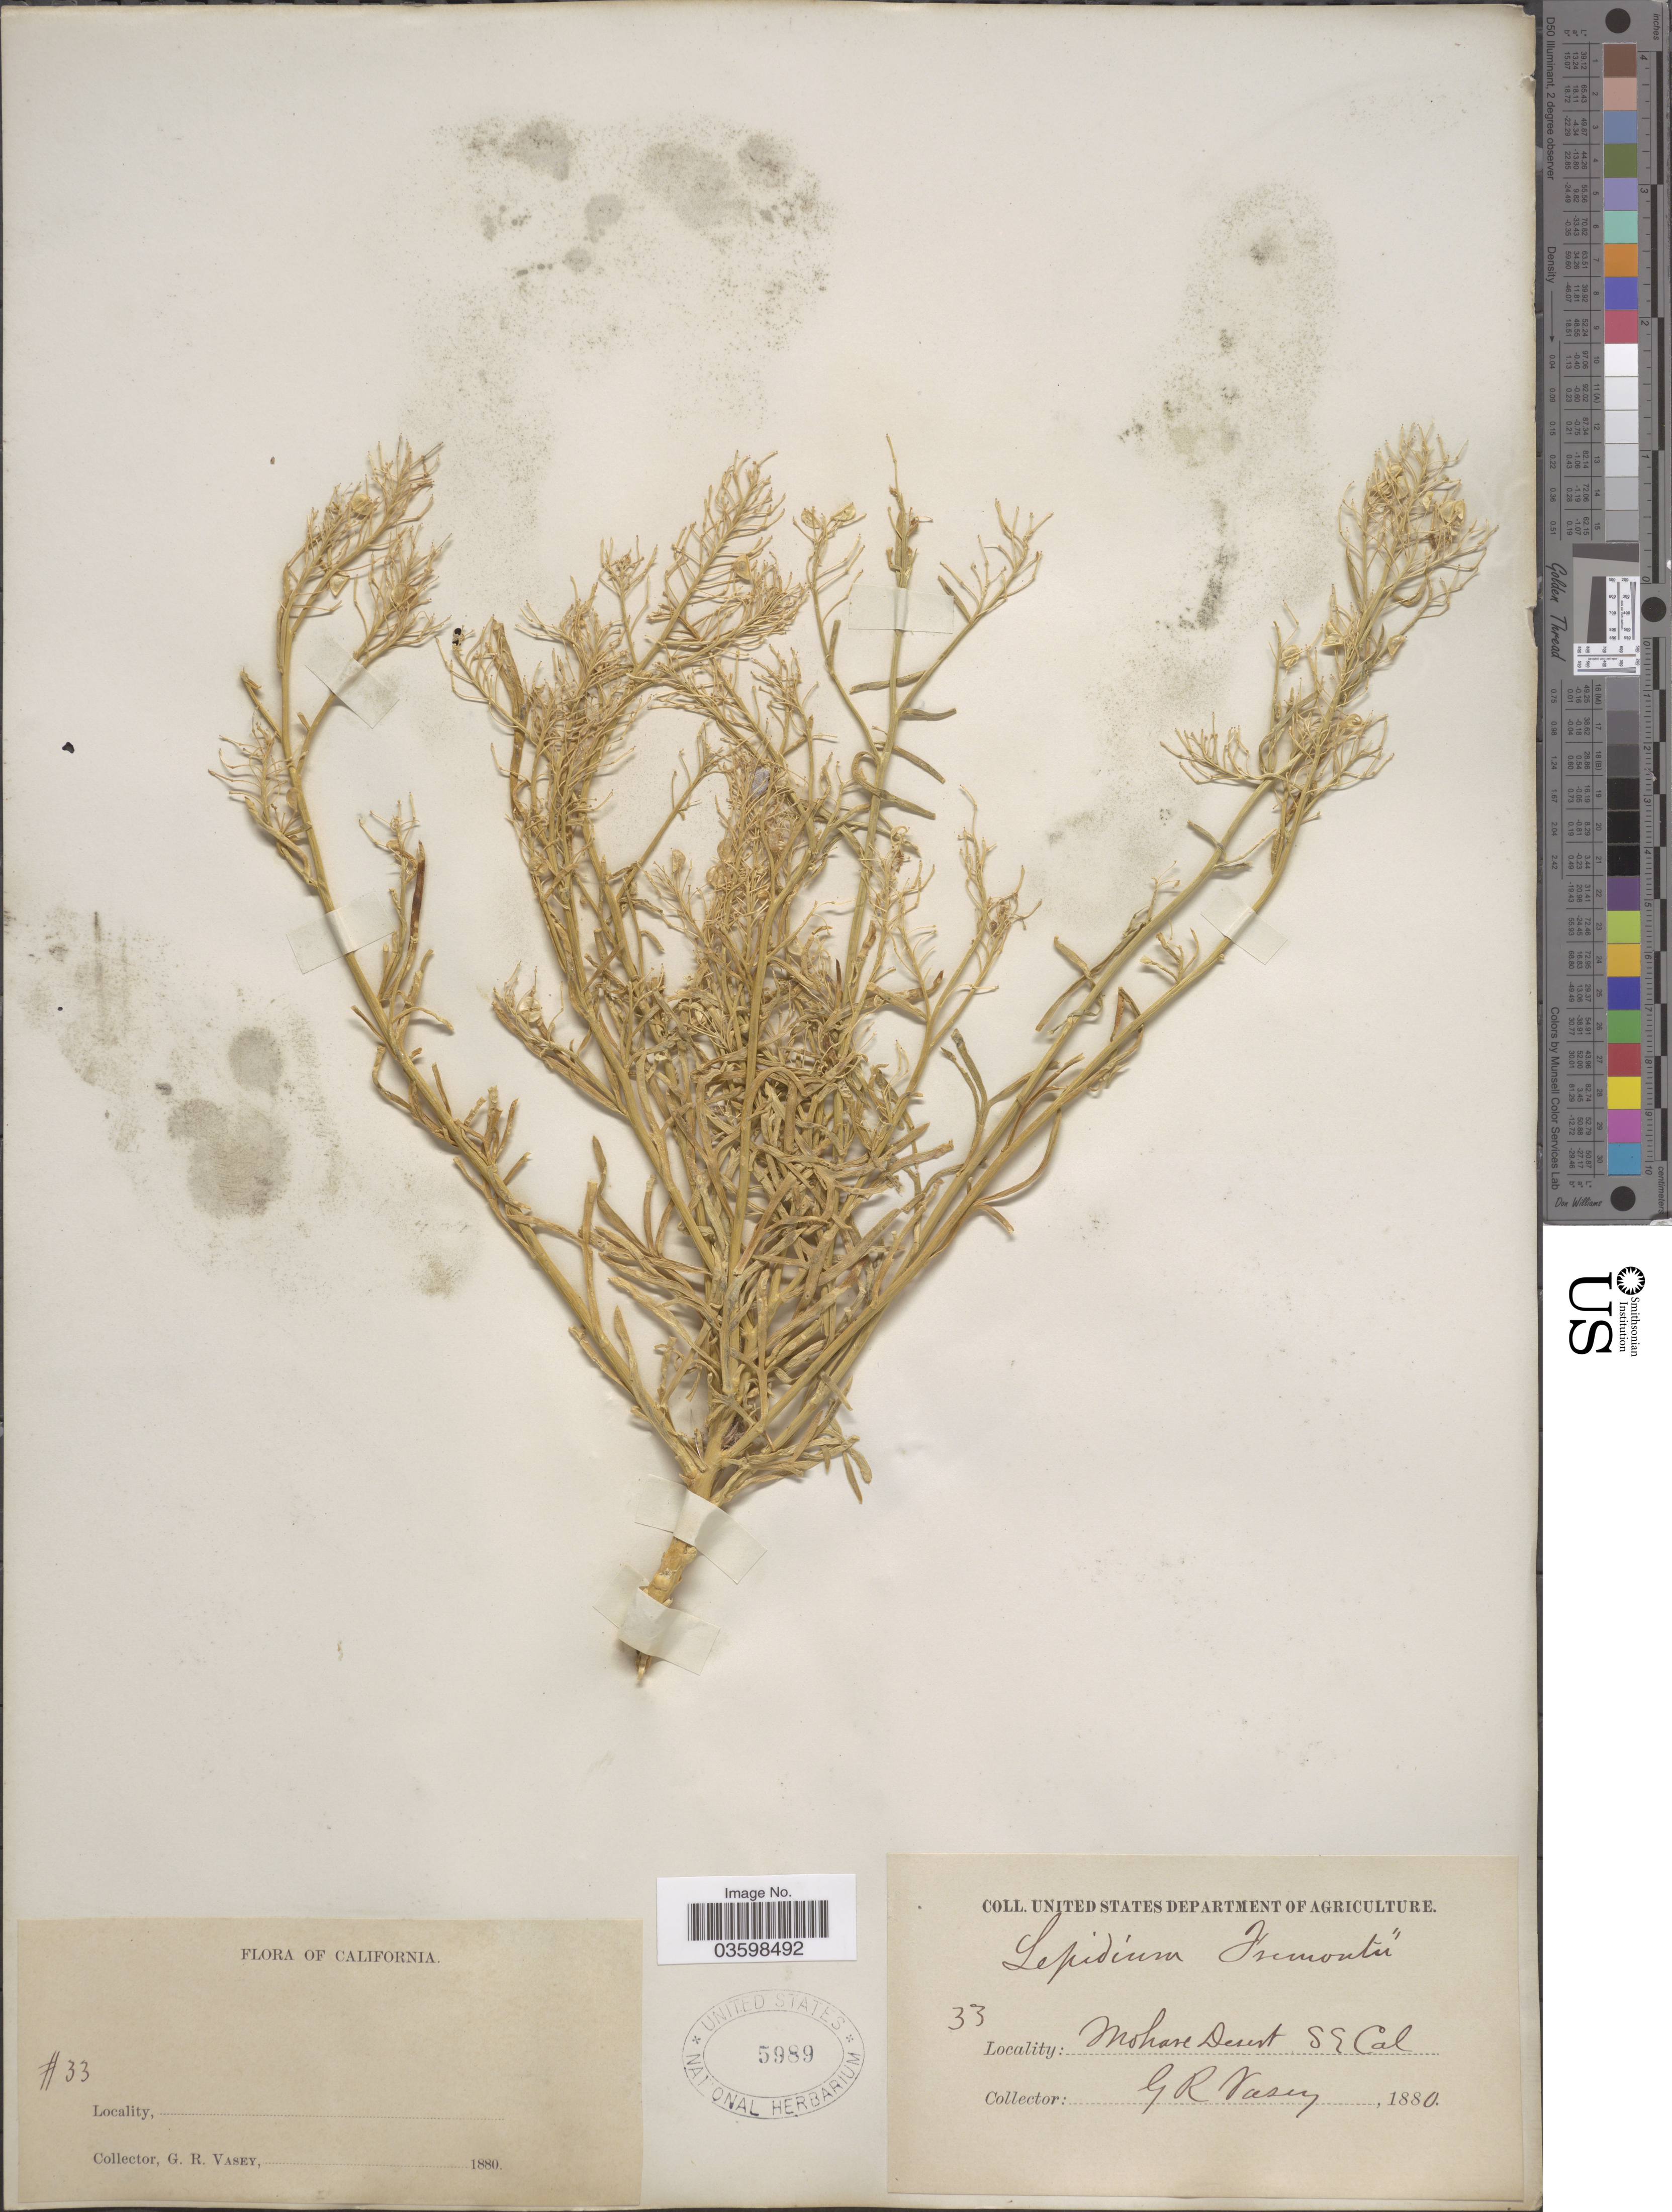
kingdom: Plantae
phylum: Tracheophyta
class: Magnoliopsida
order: Brassicales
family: Brassicaceae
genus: Lepidium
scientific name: Lepidium fremontii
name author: S. Watson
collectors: G. R. Vasey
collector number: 33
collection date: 1880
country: United States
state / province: California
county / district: Kern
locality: Mohave Desert. S.E. Cal.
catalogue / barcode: US 5989